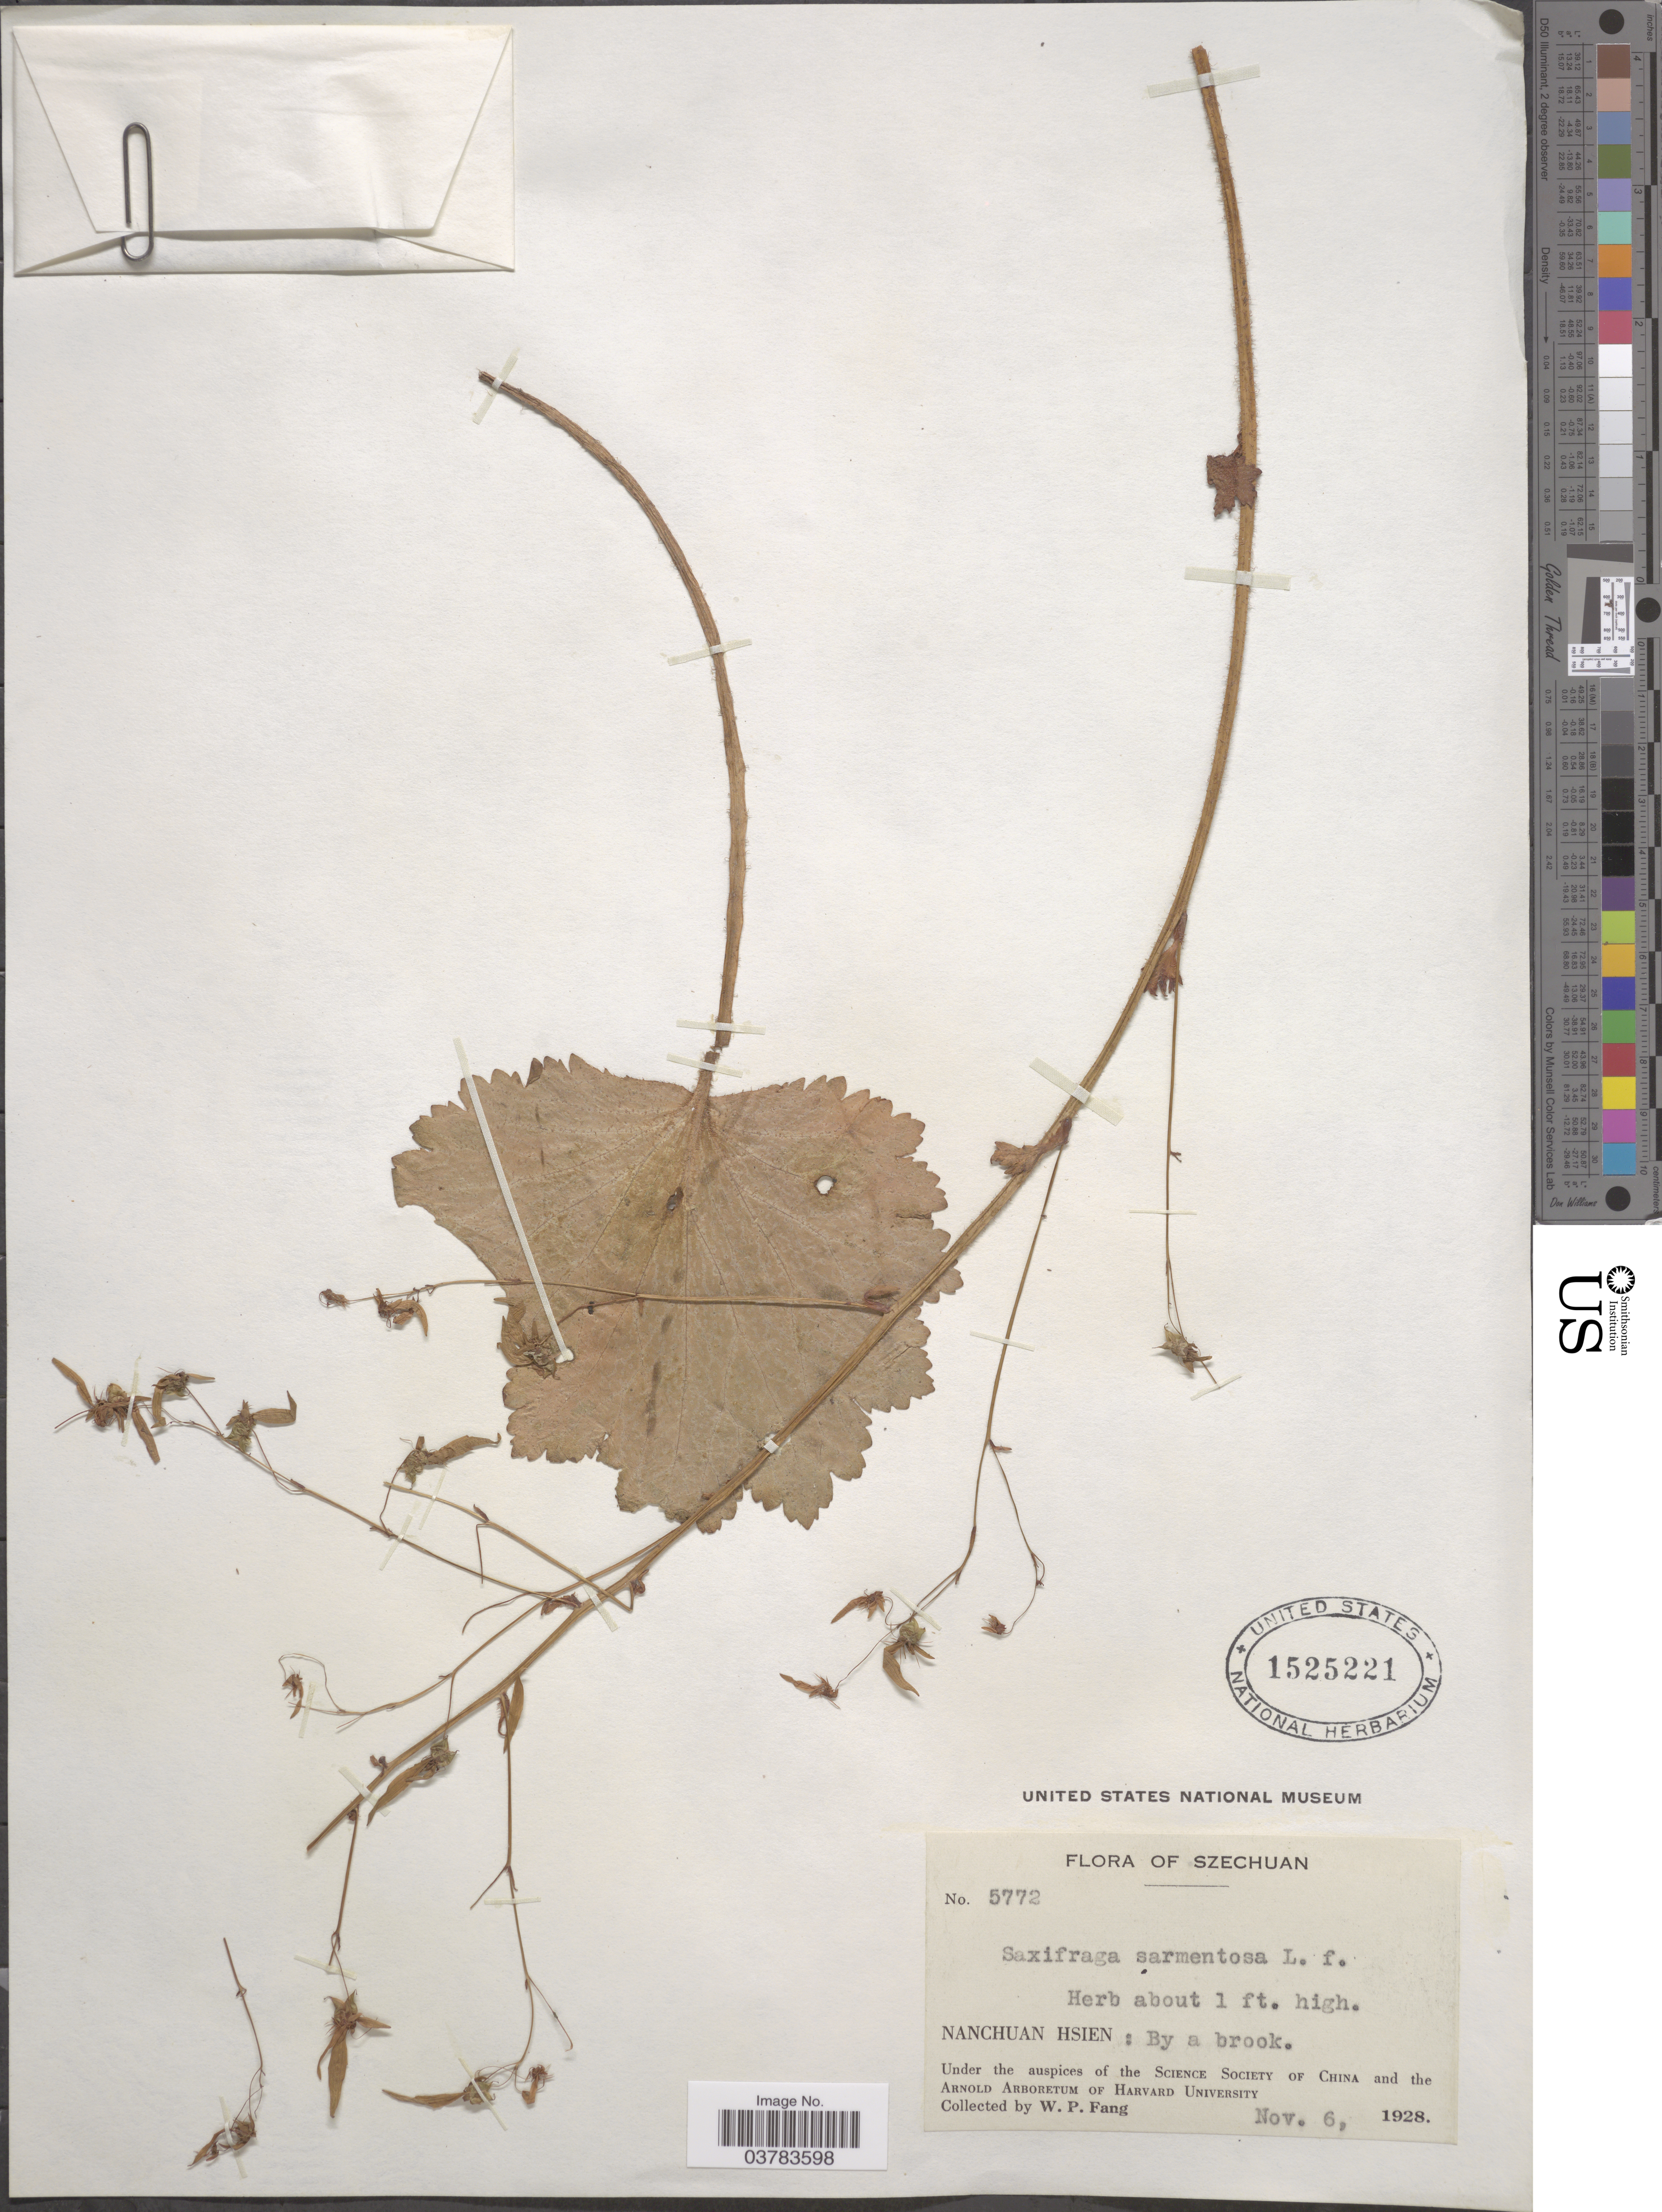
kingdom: Plantae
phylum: Tracheophyta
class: Magnoliopsida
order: Saxifragales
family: Saxifragaceae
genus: Saxifraga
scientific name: Saxifraga sarmentosa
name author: L. f.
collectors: W. P. Fang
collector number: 5772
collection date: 1928-11-06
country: China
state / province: Sichuan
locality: Szechuan. Nanchuan Hsien: By a brook.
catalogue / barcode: US 1525221